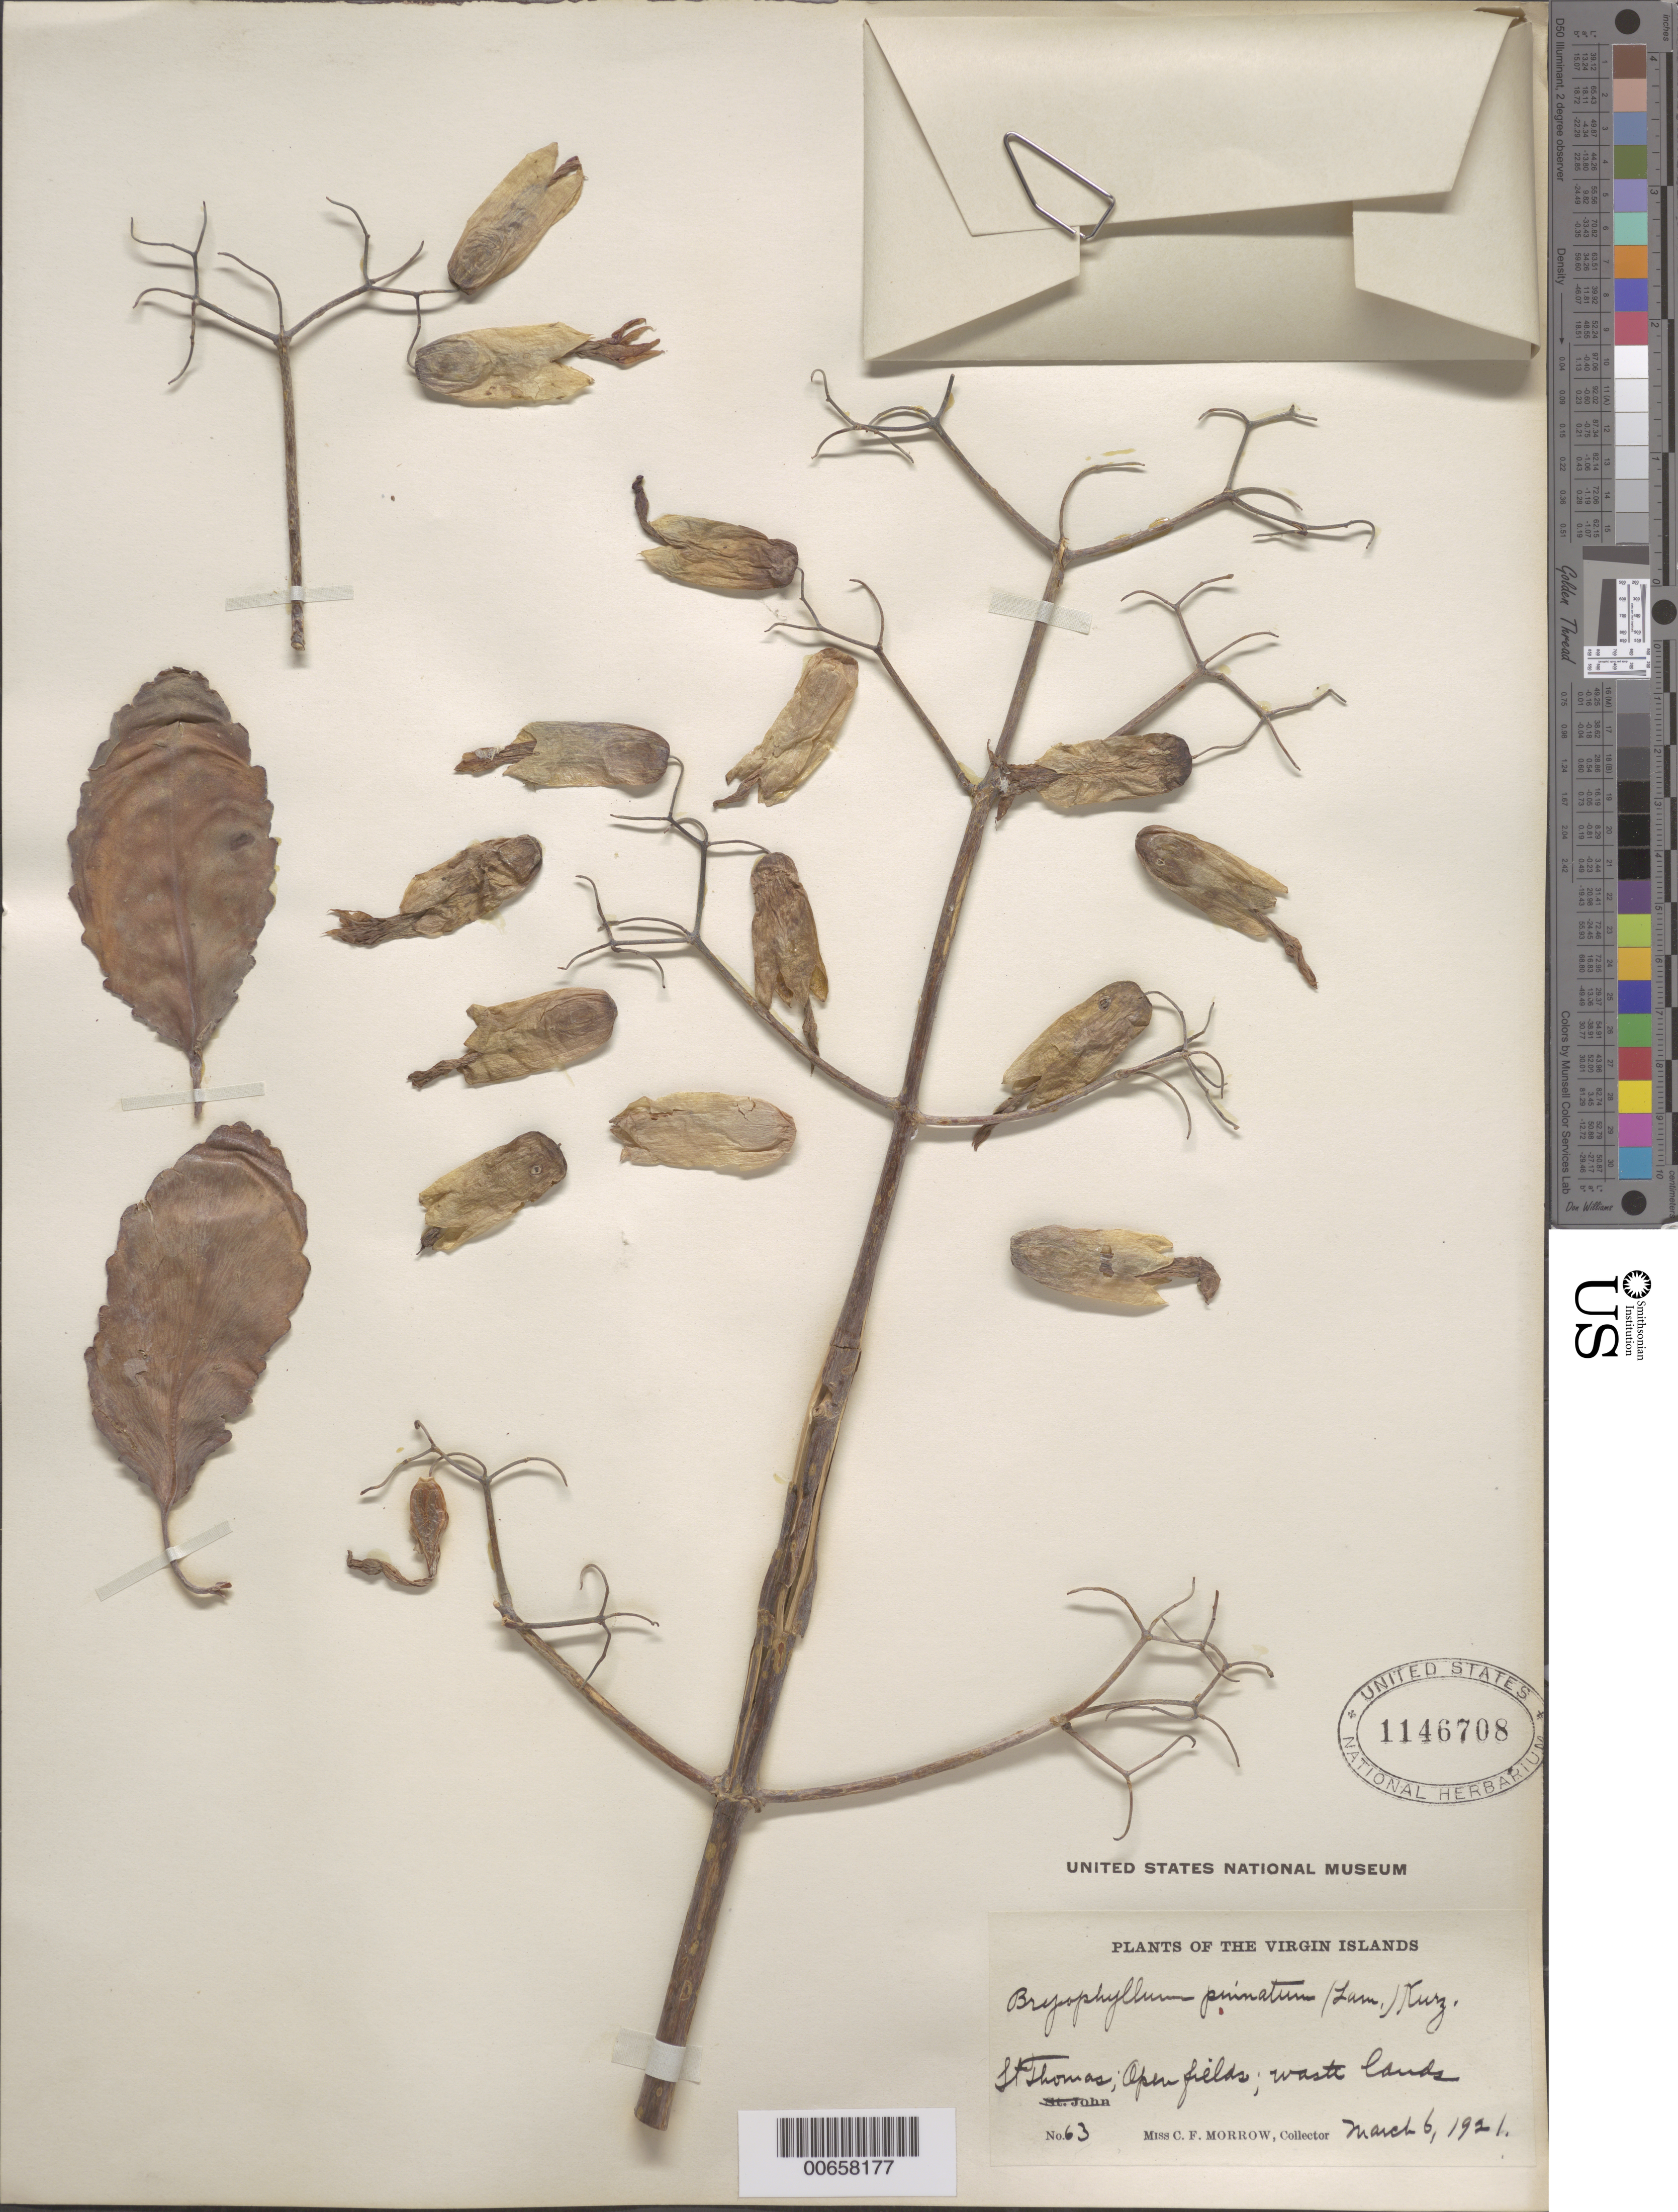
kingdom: Plantae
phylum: Tracheophyta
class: Magnoliopsida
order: Saxifragales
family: Crassulaceae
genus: Kalanchoe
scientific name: Kalanchoe pinnata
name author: (Lam.) Pers.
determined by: Strong, Mark T., (BOT), Smithsonian Institution - National Museum of Natural History (UNITED STATES)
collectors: C. Morrow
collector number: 63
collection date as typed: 06 Mar 1921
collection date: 1921-03-06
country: U.S. Virgin Islands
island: St. Thomas Island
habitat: Open fields, waste lands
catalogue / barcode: US 1146708